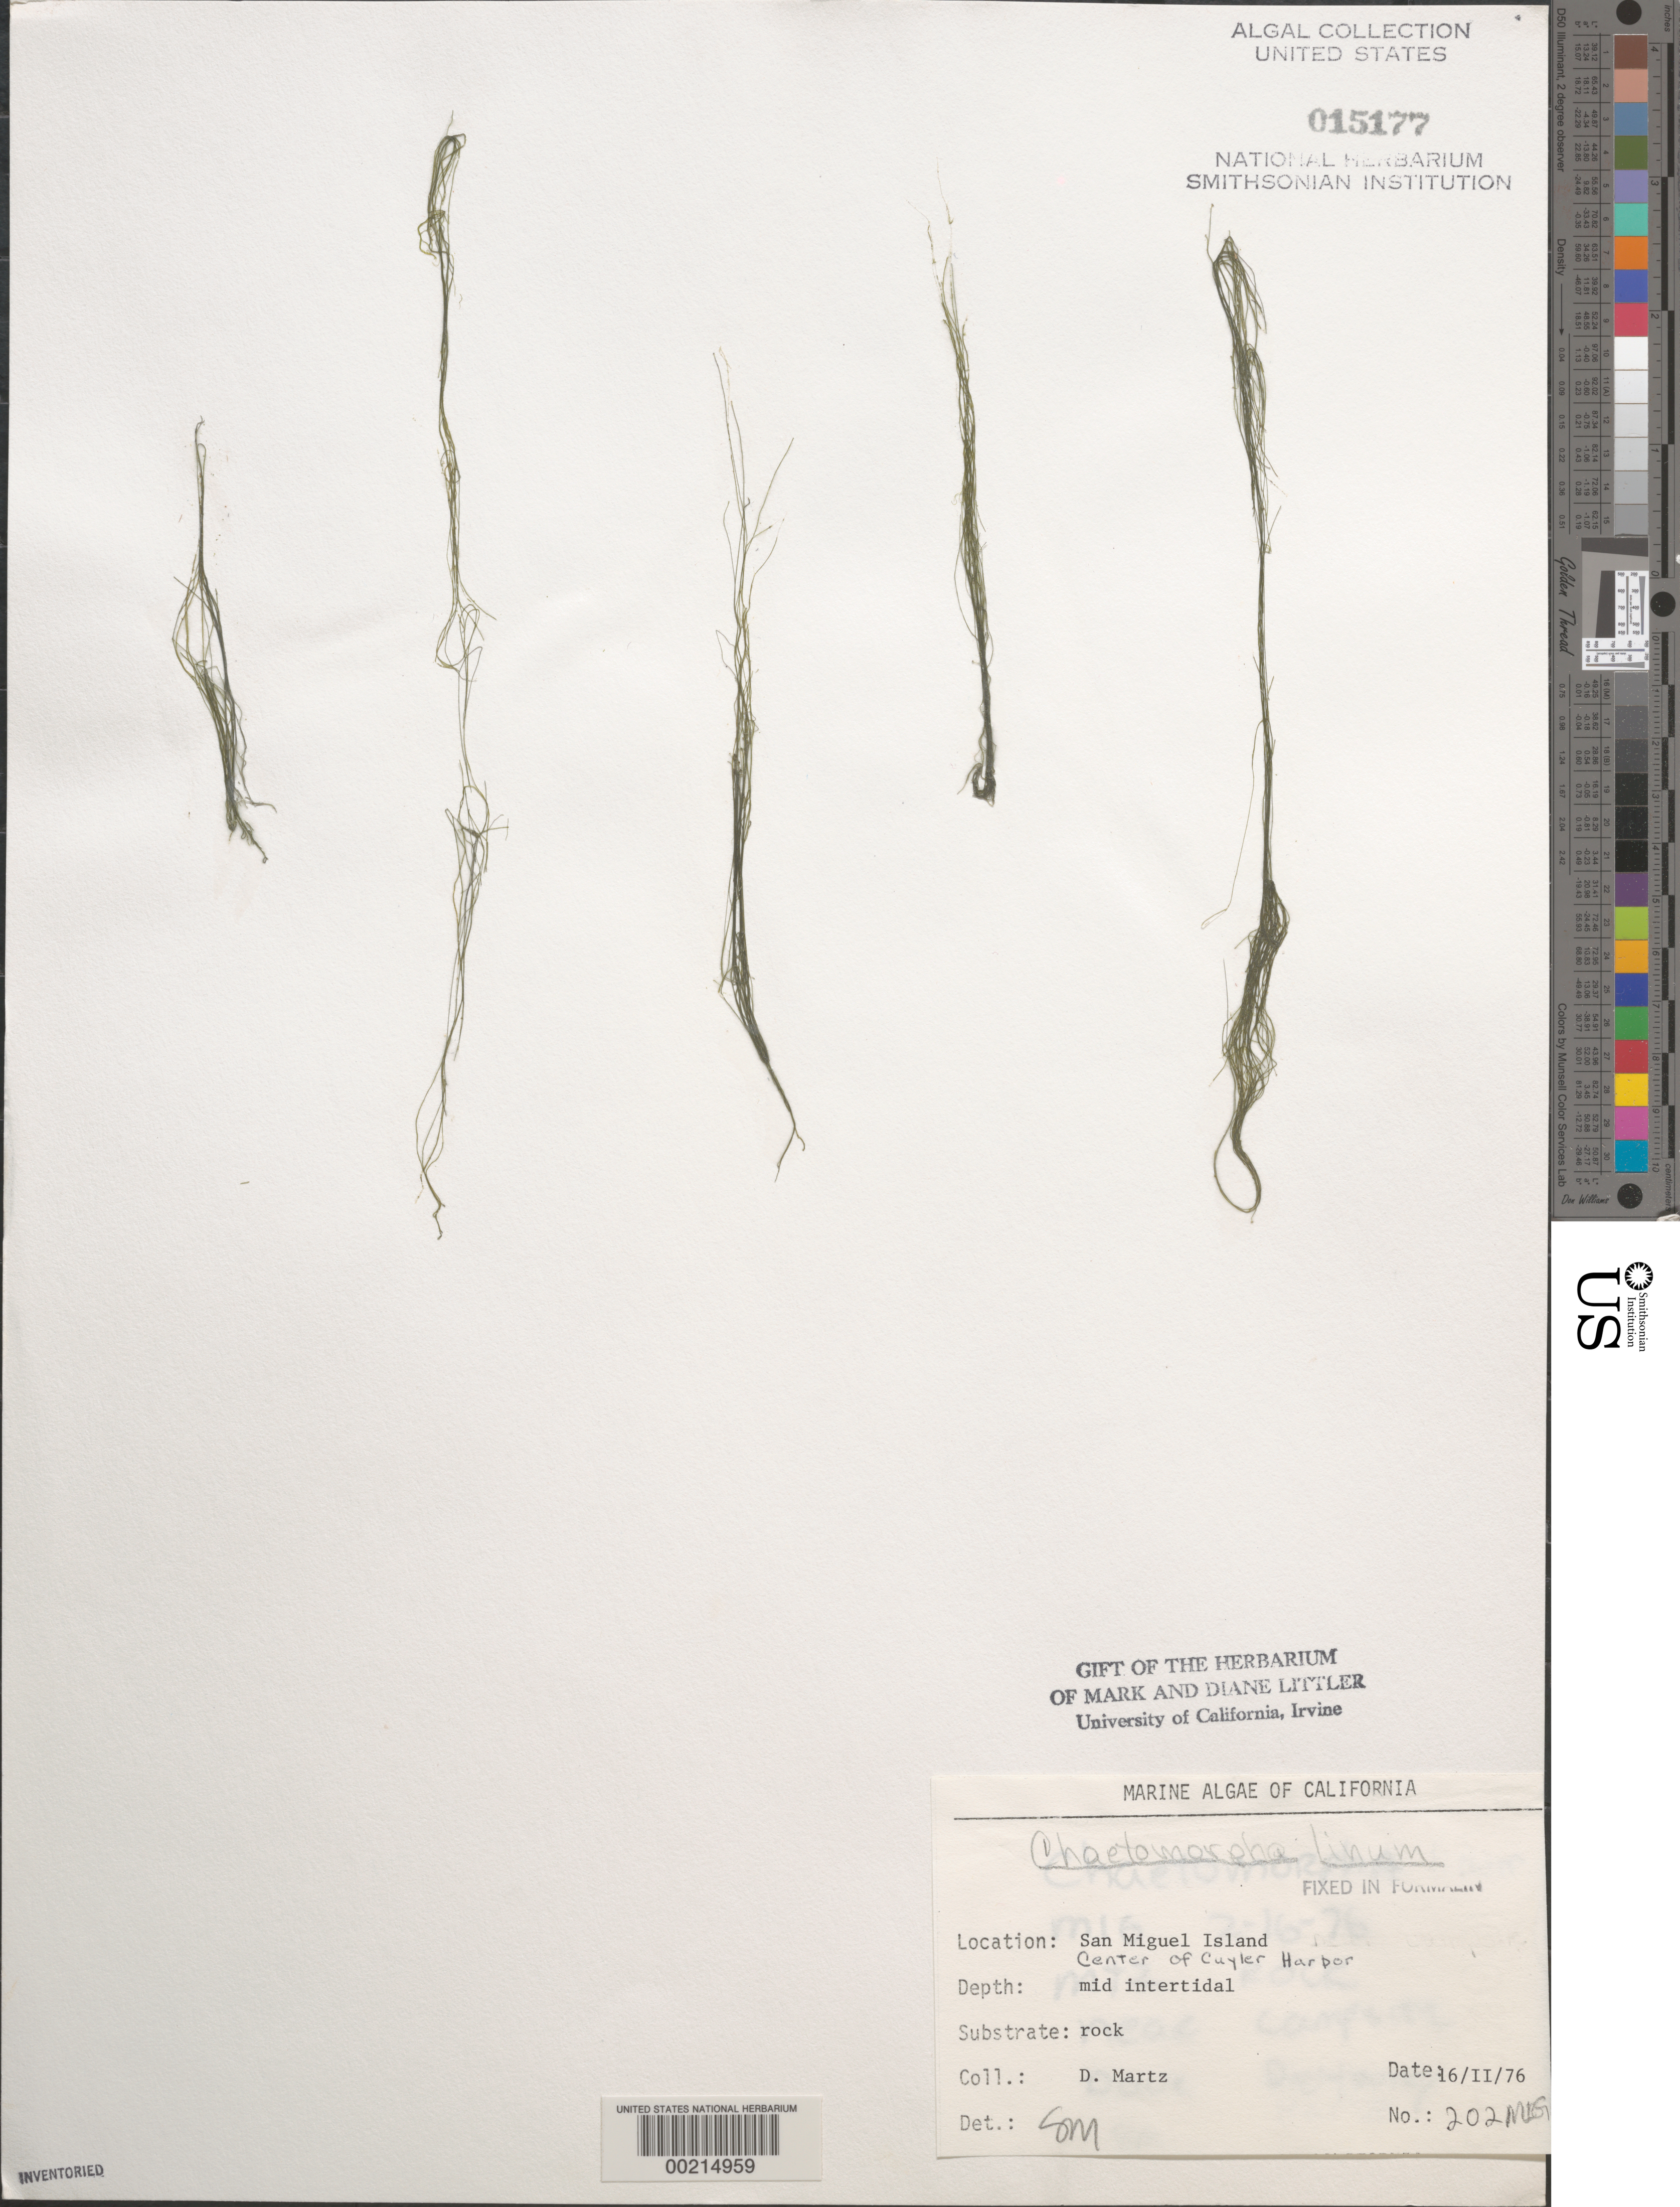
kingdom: Plantae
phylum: Chlorophyta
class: Ulvophyceae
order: Cladophorales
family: Cladophoraceae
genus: Chaetomorpha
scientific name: Chaetomorpha linum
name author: (O.F. Muell.) Kütz.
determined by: Murray, S. N.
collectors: D. Martz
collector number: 202-mig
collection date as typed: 16 Feb 1976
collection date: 1976-02-16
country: United States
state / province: California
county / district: Santa Barbara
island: San Miguel Island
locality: Cuyler Harbor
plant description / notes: BLM-SOCALBIGHT Rocky Intertidal Survey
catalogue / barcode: US 15177